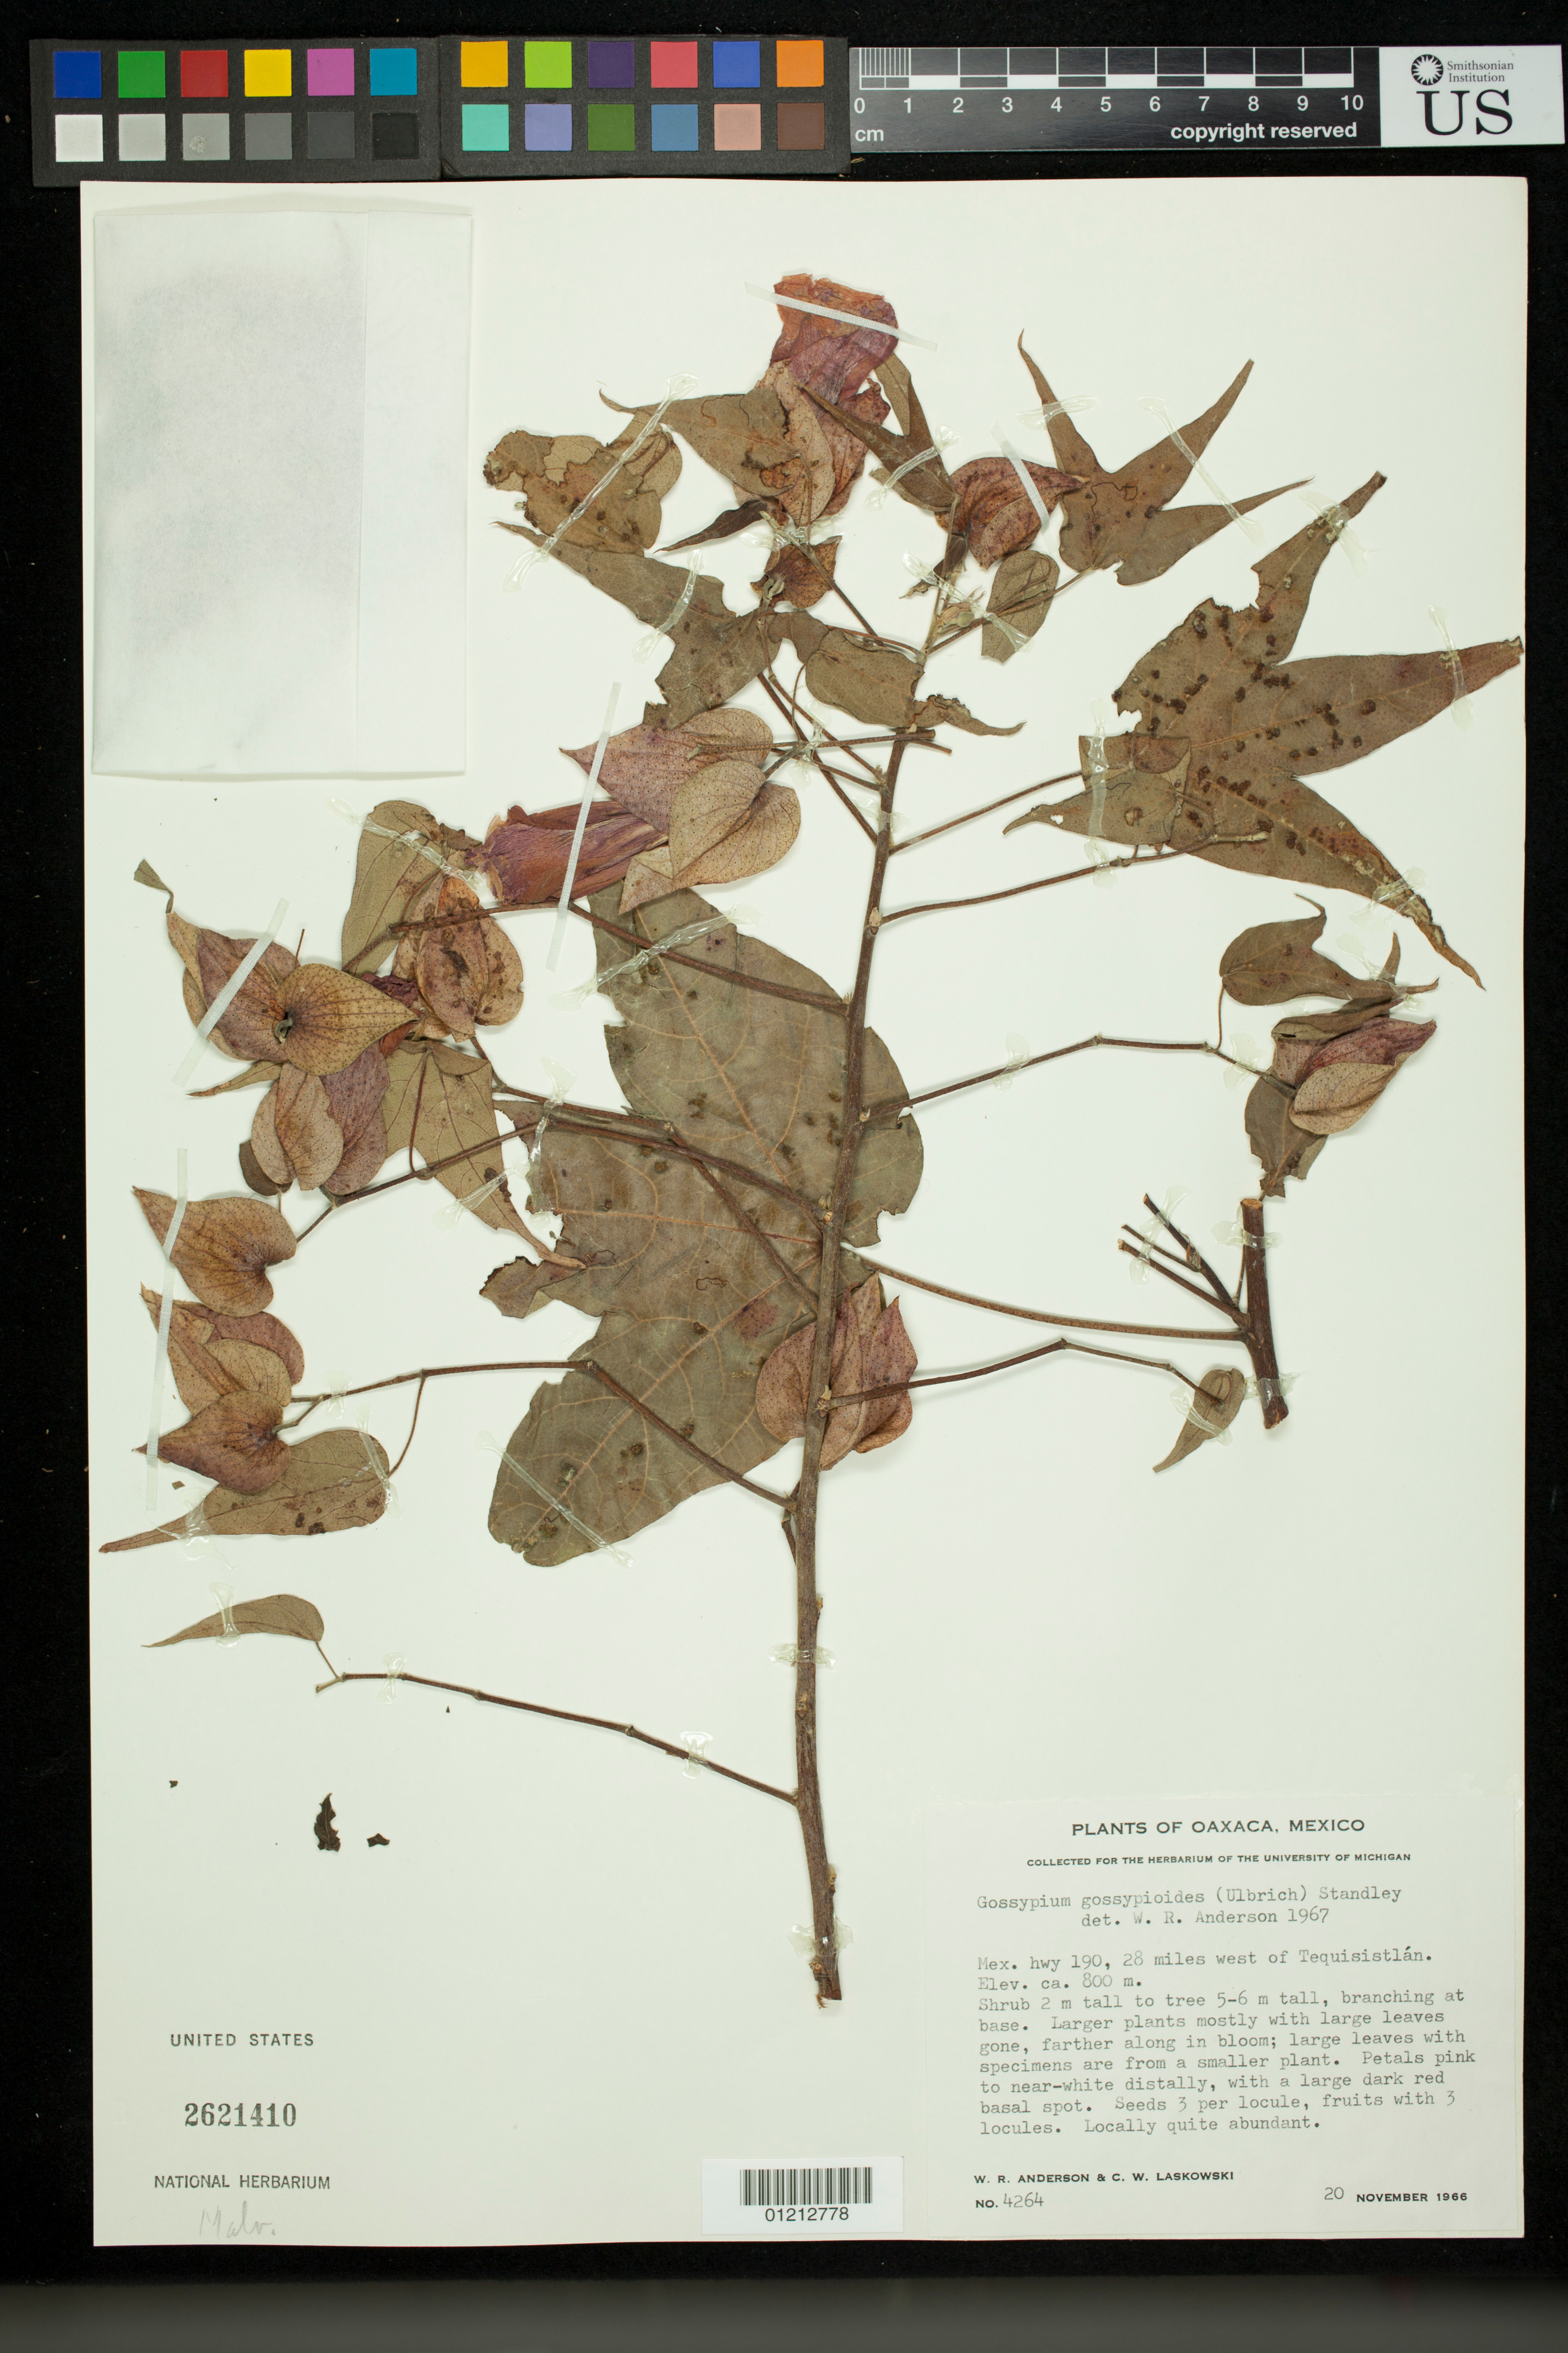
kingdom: Plantae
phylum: Tracheophyta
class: Magnoliopsida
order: Malvales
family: Malvaceae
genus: Gossypium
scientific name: Gossypium gossypioides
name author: (Ulbr.) Standl.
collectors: W. Anderson & C. Laskowski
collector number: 4264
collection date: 1966-11-20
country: Mexico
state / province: Oaxaca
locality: Mex. hwy 190, 28 miles west of Tequisistlán.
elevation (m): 800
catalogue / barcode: US 2621410